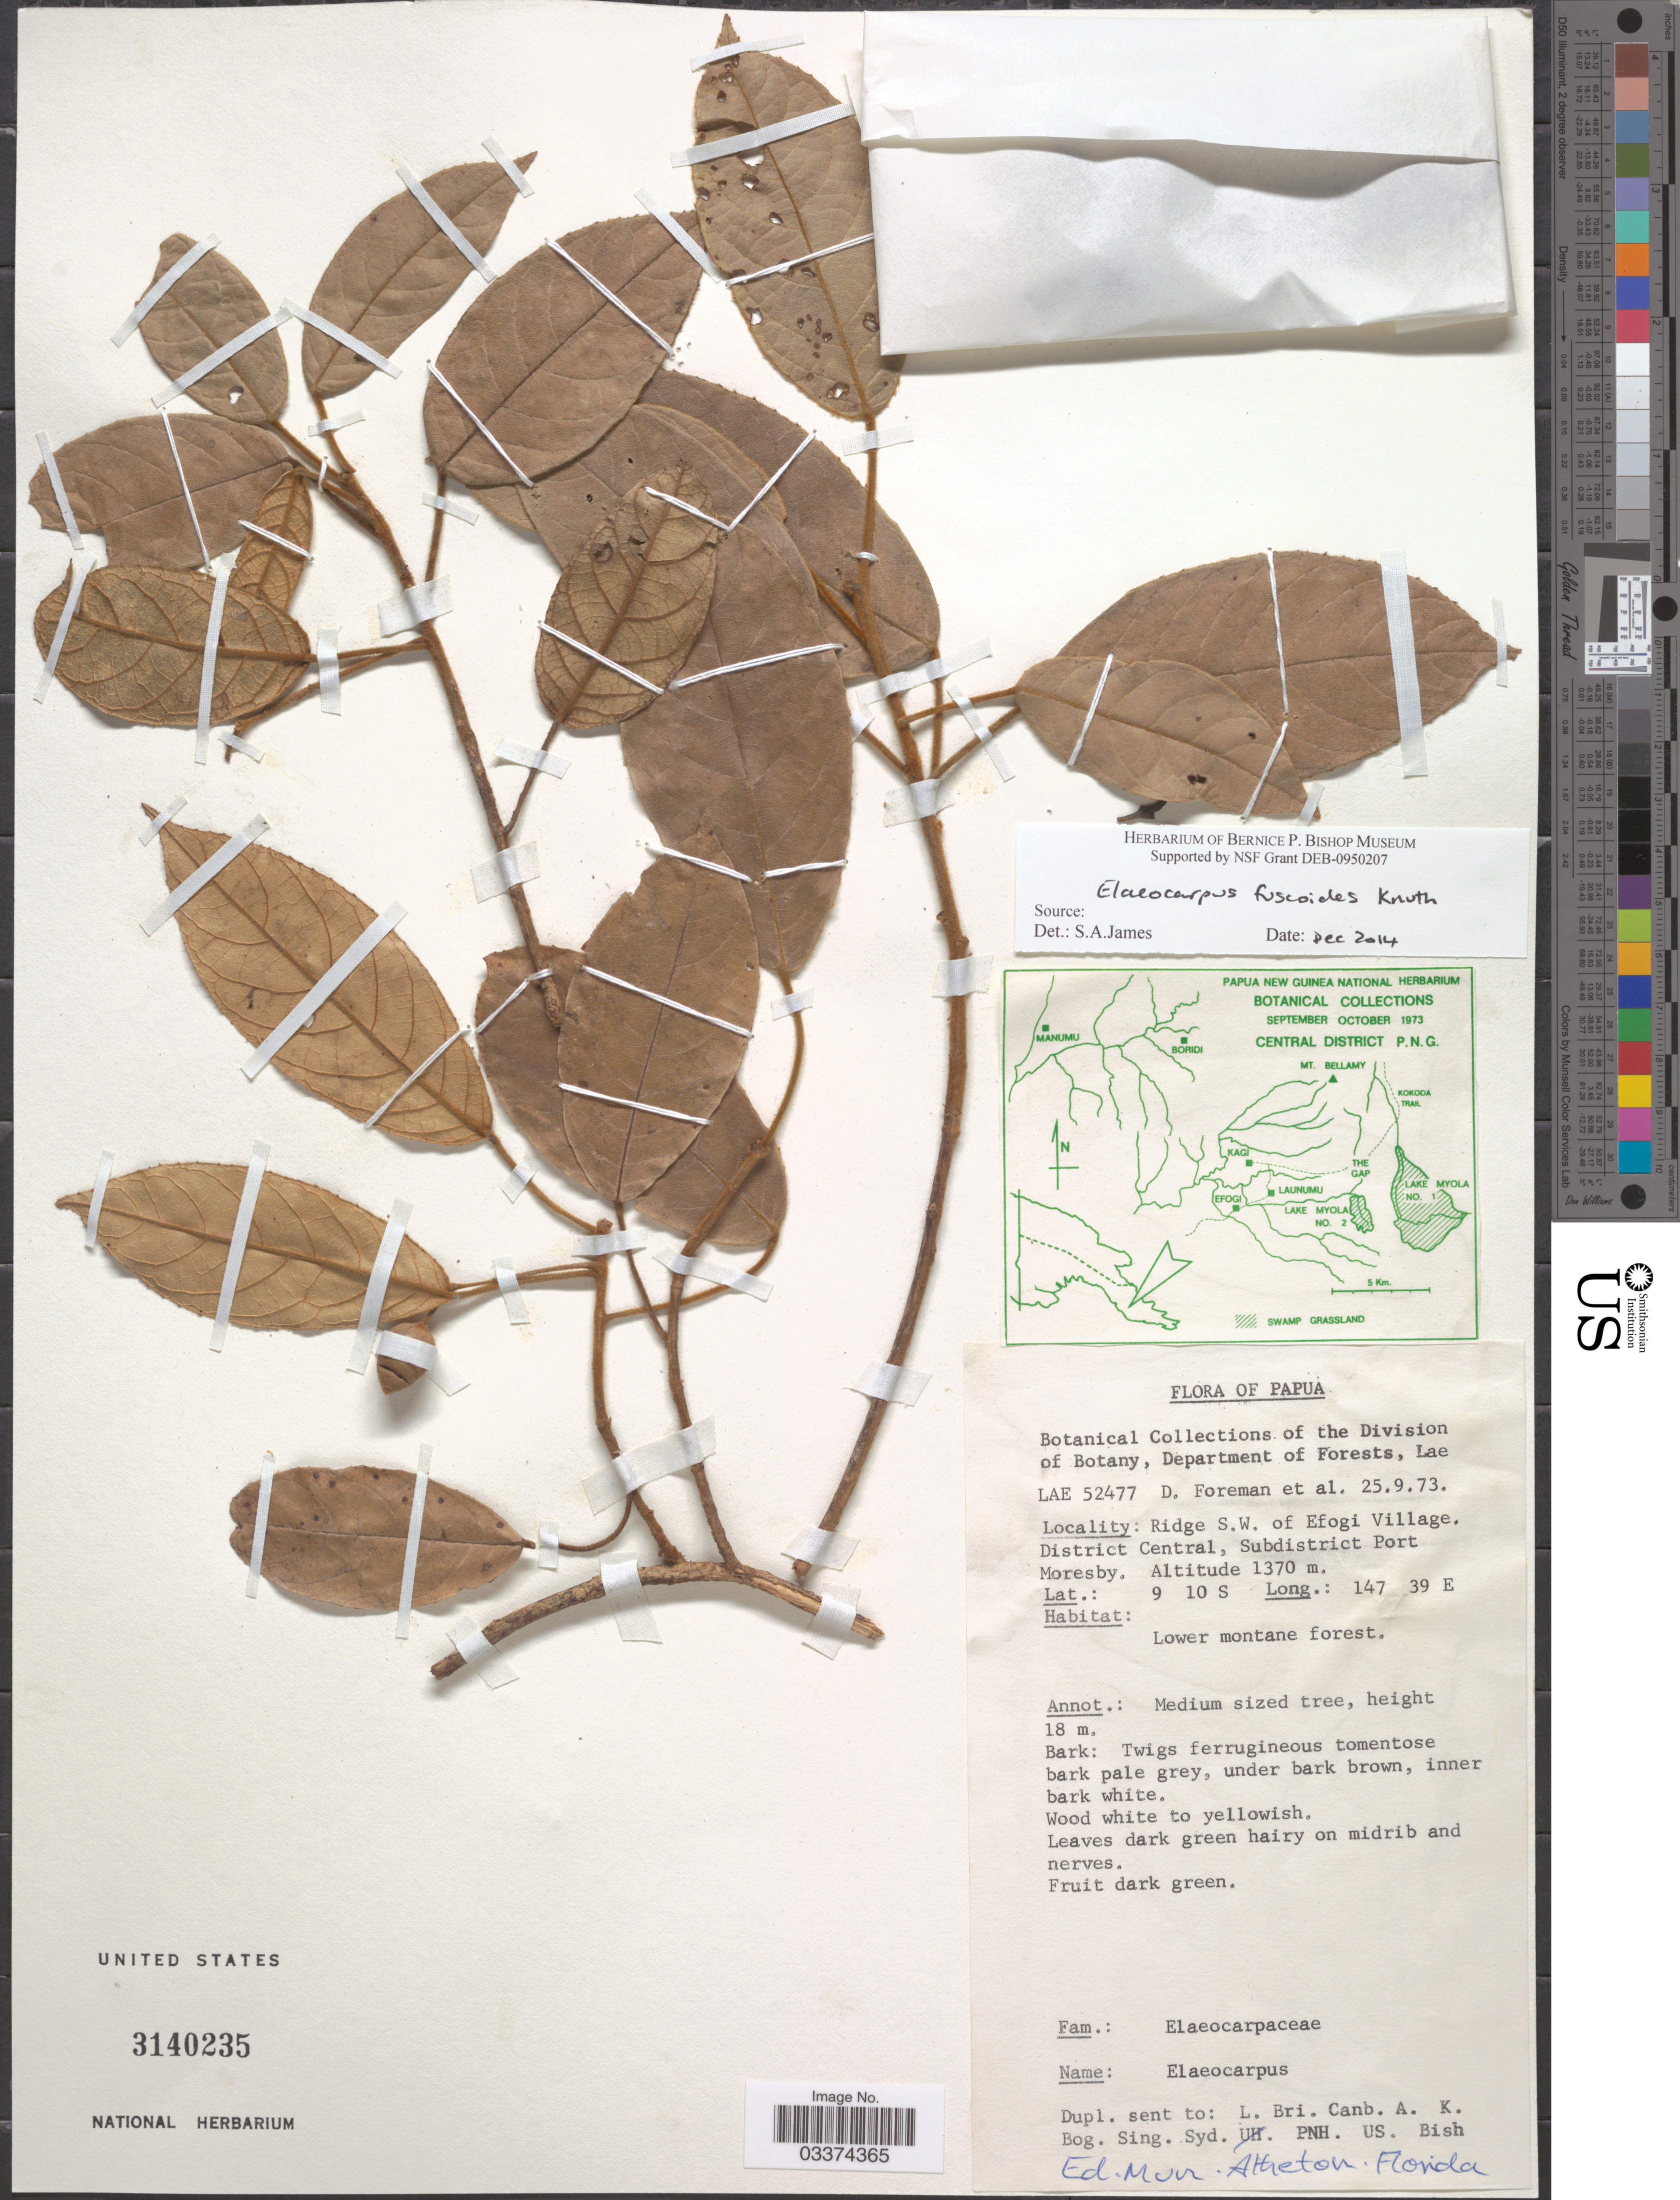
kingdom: Plantae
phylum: Tracheophyta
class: Magnoliopsida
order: Oxalidales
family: Elaeocarpaceae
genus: Elaeocarpus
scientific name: Elaeocarpus fuscoides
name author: R. Knuth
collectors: D. Foreman & et al.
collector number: LAE52477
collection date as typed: Transcribed d/m/y: 25/9/73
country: Papua New Guinea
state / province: Central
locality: Papua, Ridge S.W. of Efogi Village. District Central, Subdistrict Port Moresby.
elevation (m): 1370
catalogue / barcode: US 3140235